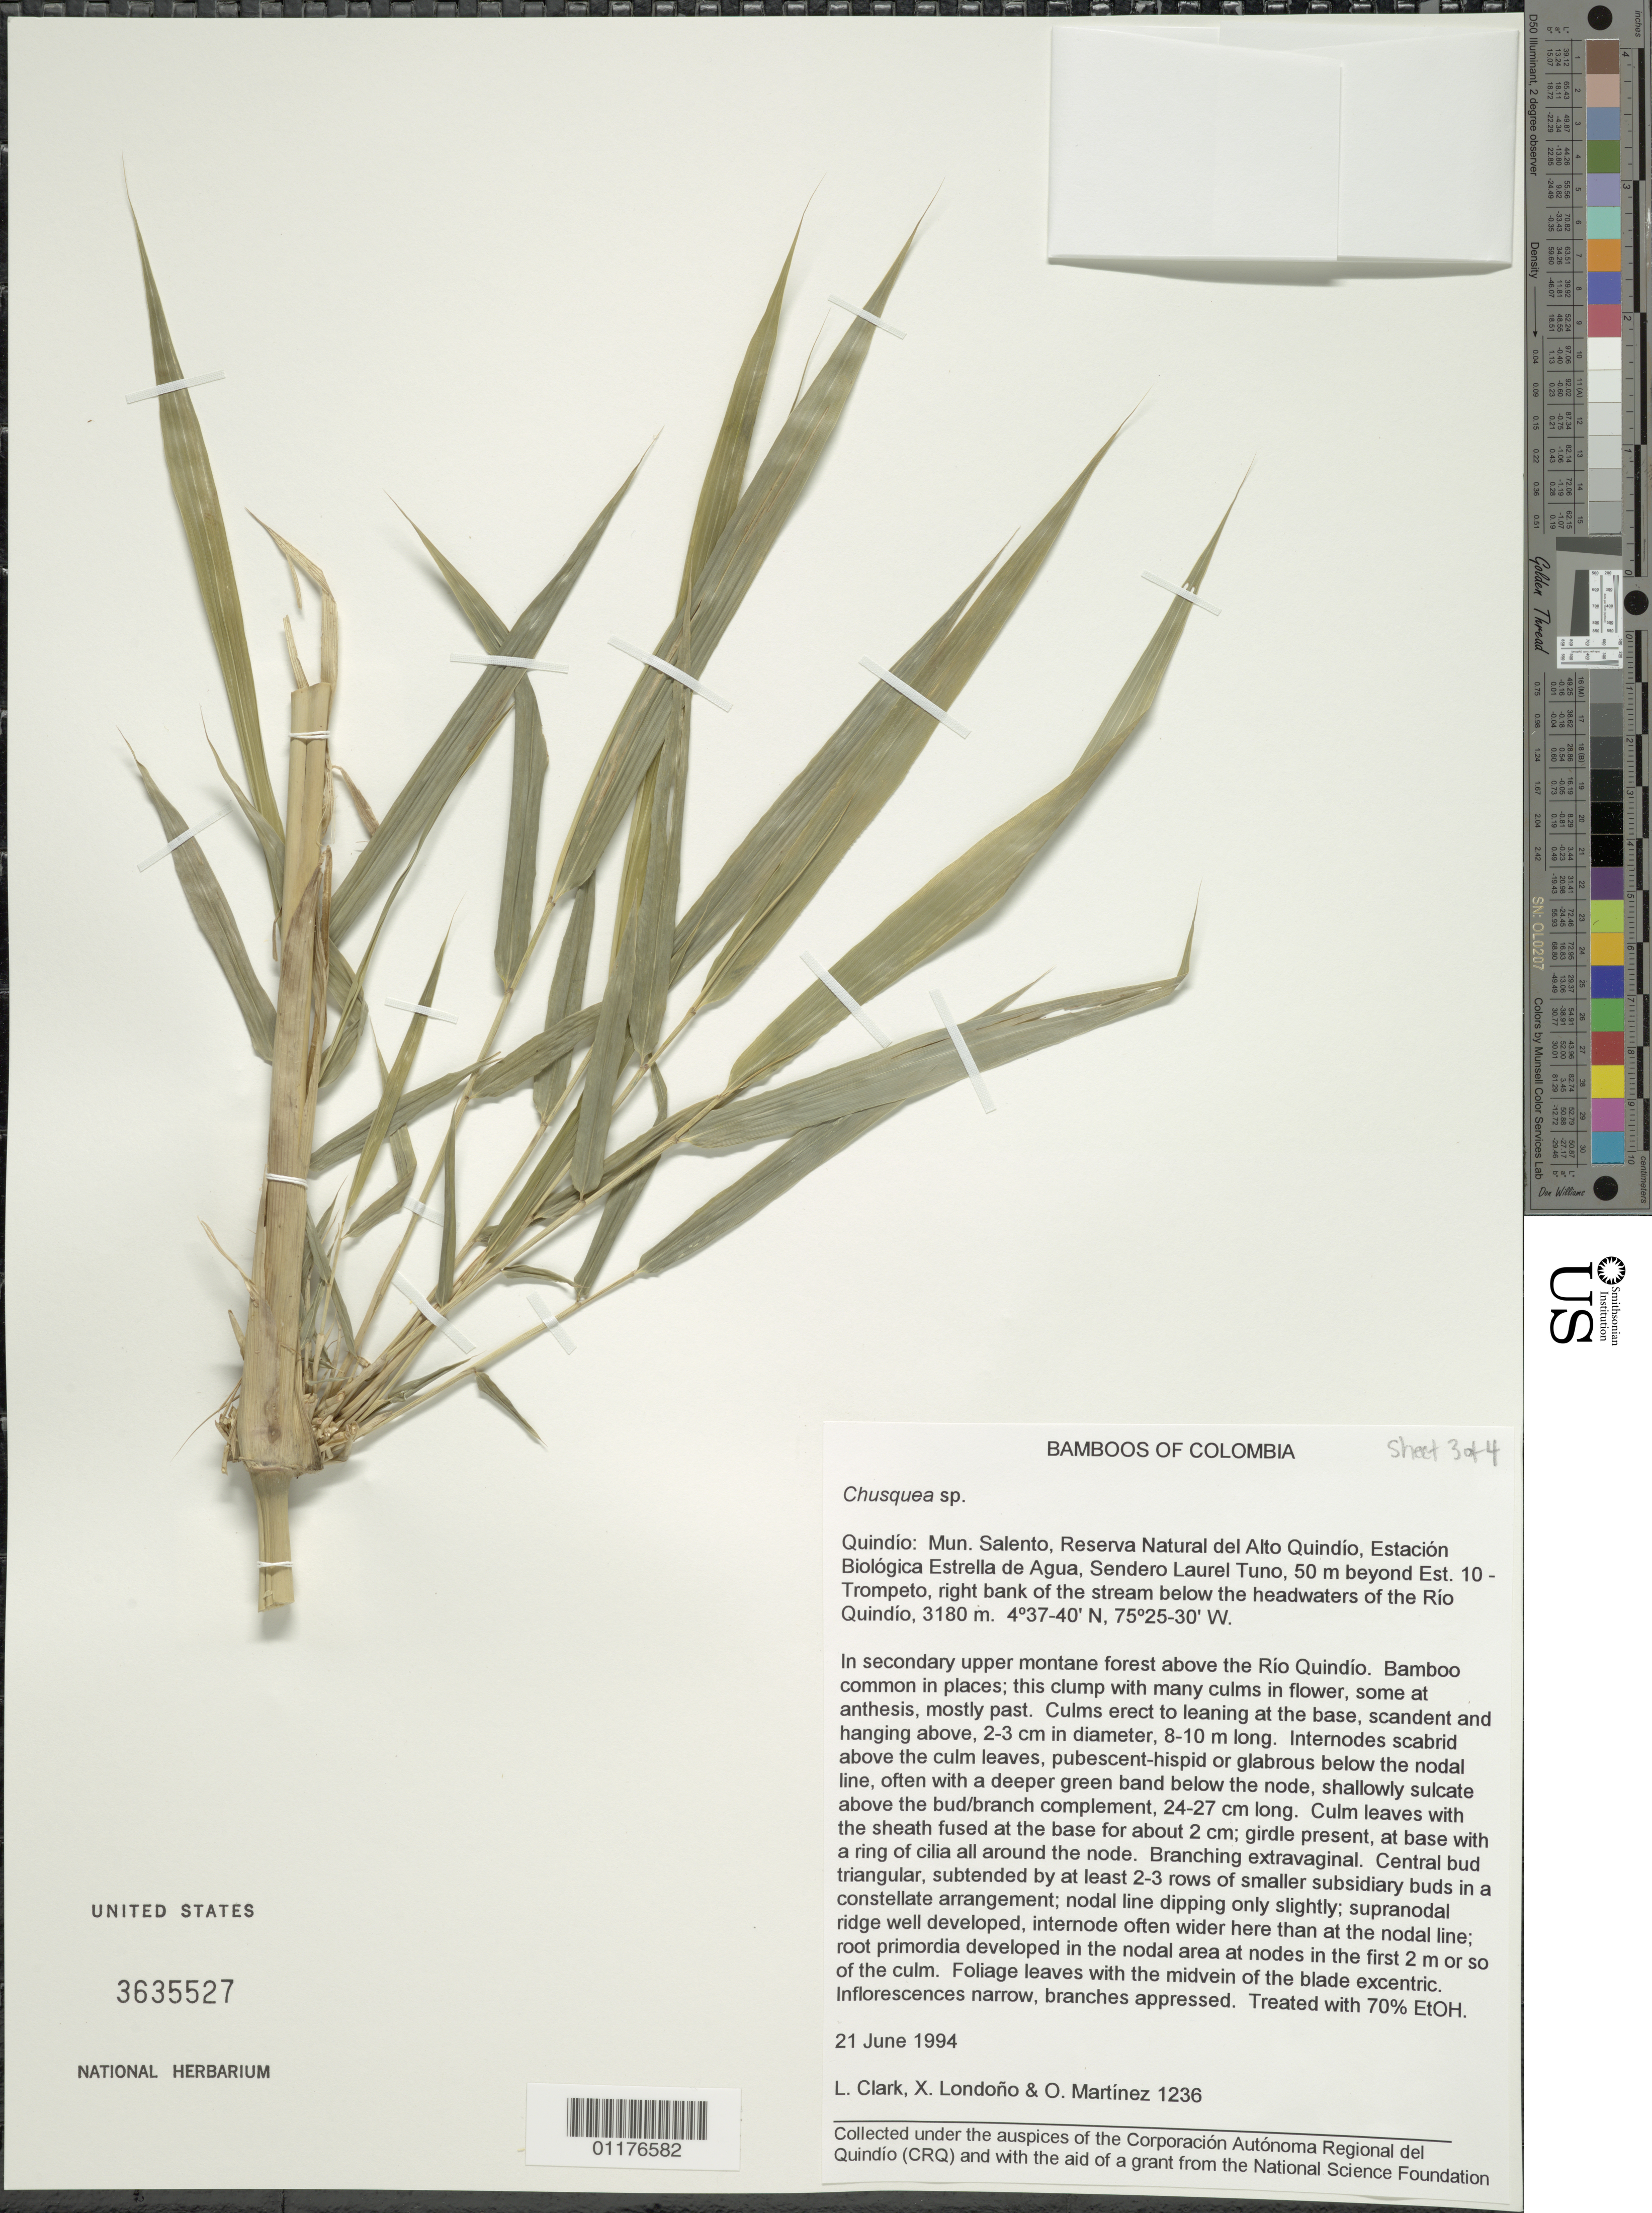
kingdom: Plantae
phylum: Tracheophyta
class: Liliopsida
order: Poales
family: Poaceae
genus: Chusquea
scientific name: Chusquea sp.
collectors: L. G. Clark, X. Londoño & O. Martínez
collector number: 1236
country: Colombia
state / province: Quindío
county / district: Salento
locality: Reserva Natural de Alto Quindio, Estacion Biologica Estrella de Agua, Sendero Laurel Tuno, beyond Trompeto, right bank of the stream below the headwaters of the Rio Quindio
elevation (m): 3180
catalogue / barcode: US 3635527